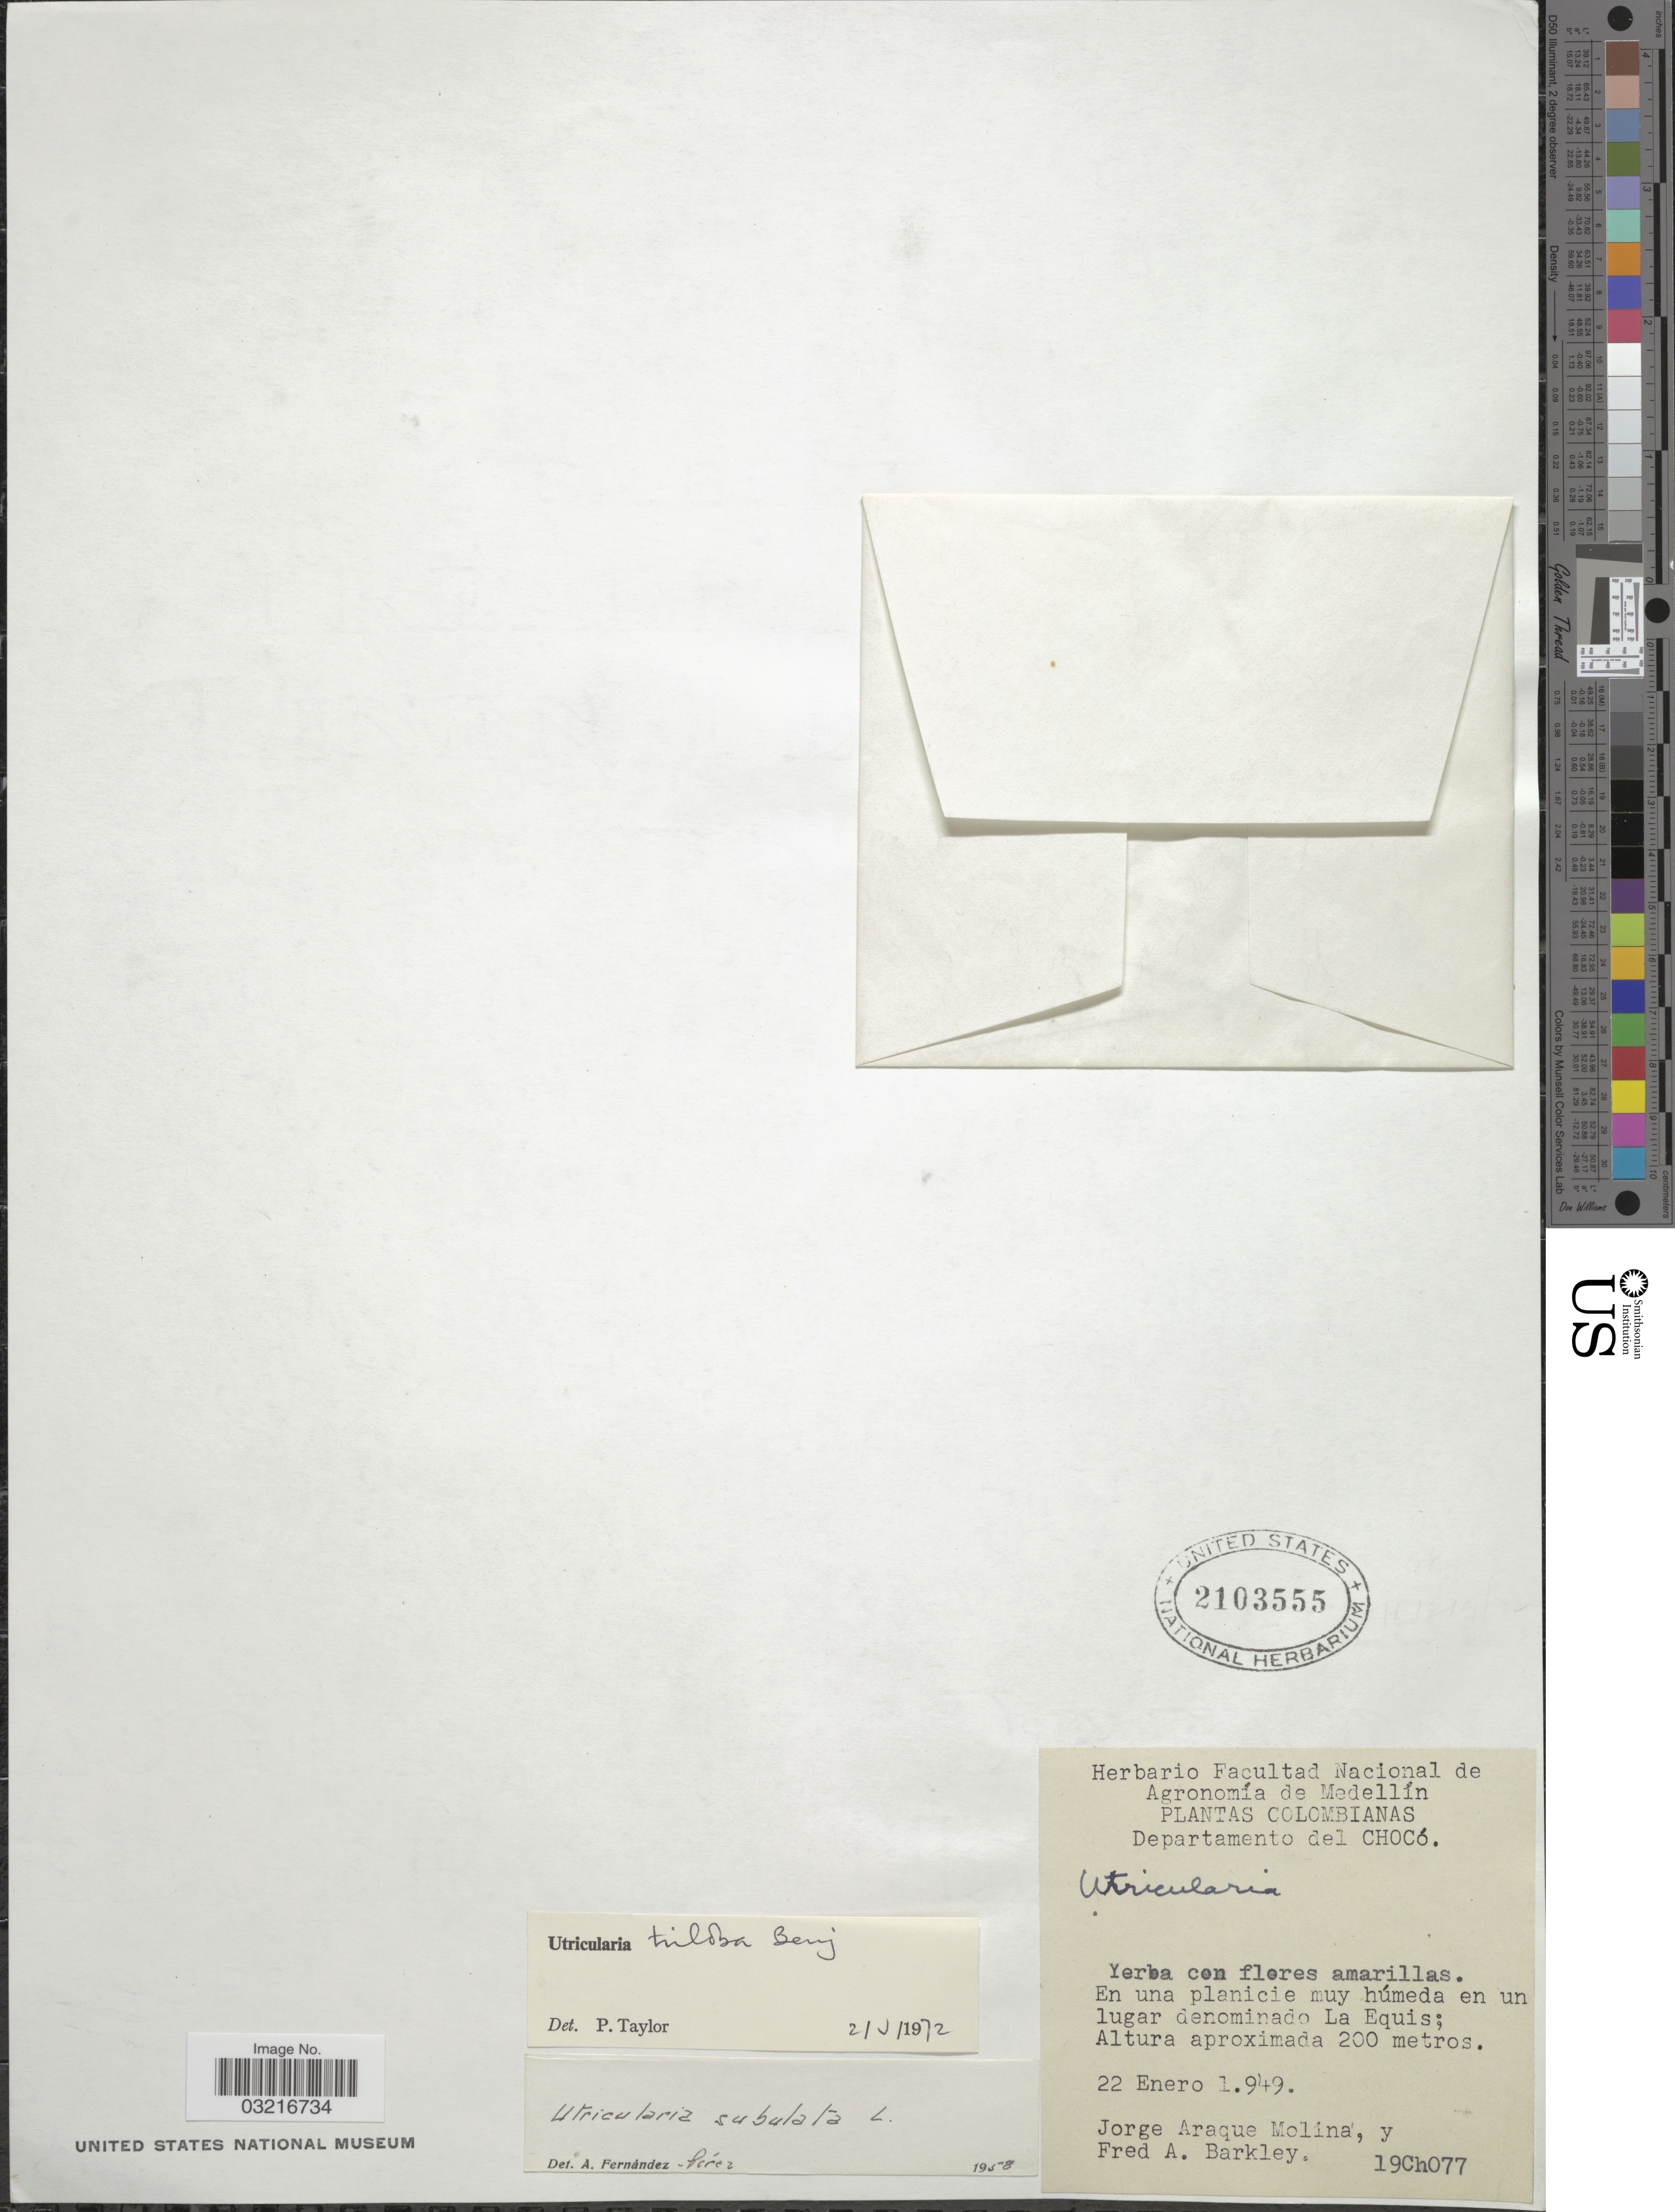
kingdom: Plantae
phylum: Tracheophyta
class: Magnoliopsida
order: Lamiales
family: Lentibulariaceae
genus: Utricularia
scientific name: Utricularia triloba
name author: Benj.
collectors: J. Araque Molina & F. A. Barkley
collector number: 19Ch077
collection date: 1949-01-22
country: Colombia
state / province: Chocó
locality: Departamento del Chocó, En una planicie muy húmeda en un lugar denominado La Equis.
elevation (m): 200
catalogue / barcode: US 2103555